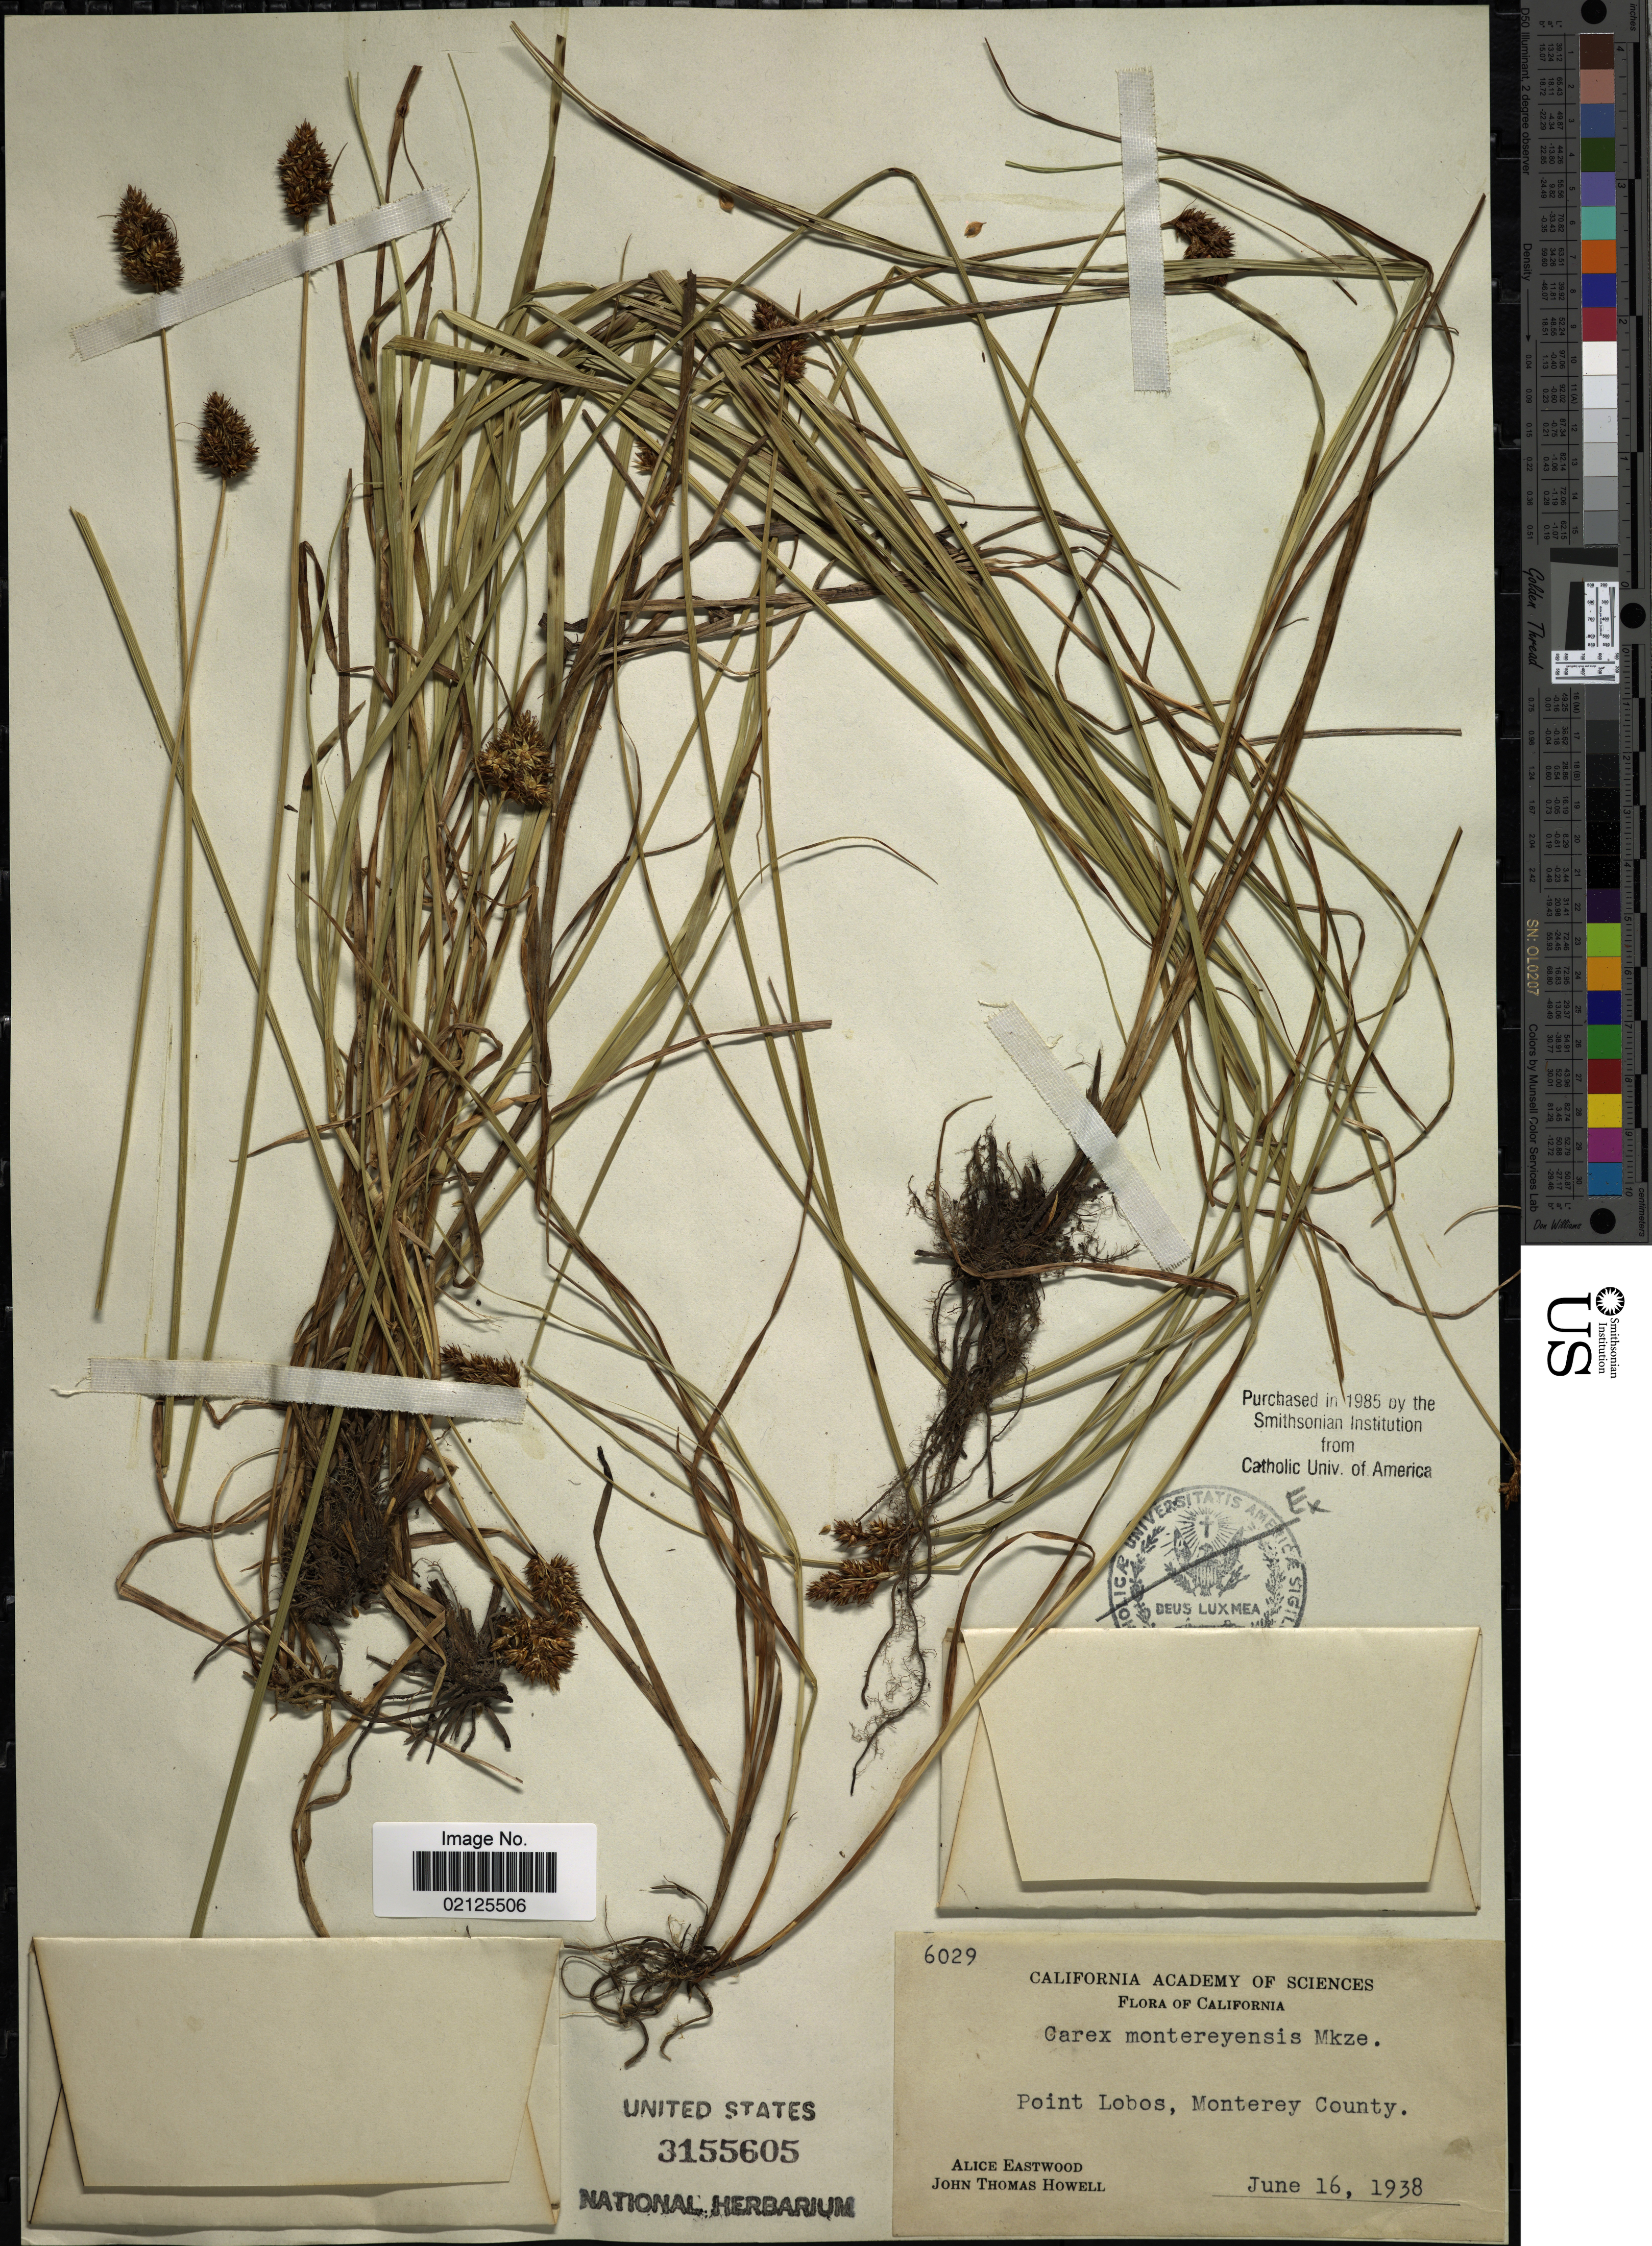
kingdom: Plantae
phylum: Tracheophyta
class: Liliopsida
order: Poales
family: Cyperaceae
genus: Carex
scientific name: Carex harfordii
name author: Mack.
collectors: A. Eastwood & J. T. Howell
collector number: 6029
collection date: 1938-06-16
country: United States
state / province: California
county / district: Monterey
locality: Point Lobos, Monterey County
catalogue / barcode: US 3155605